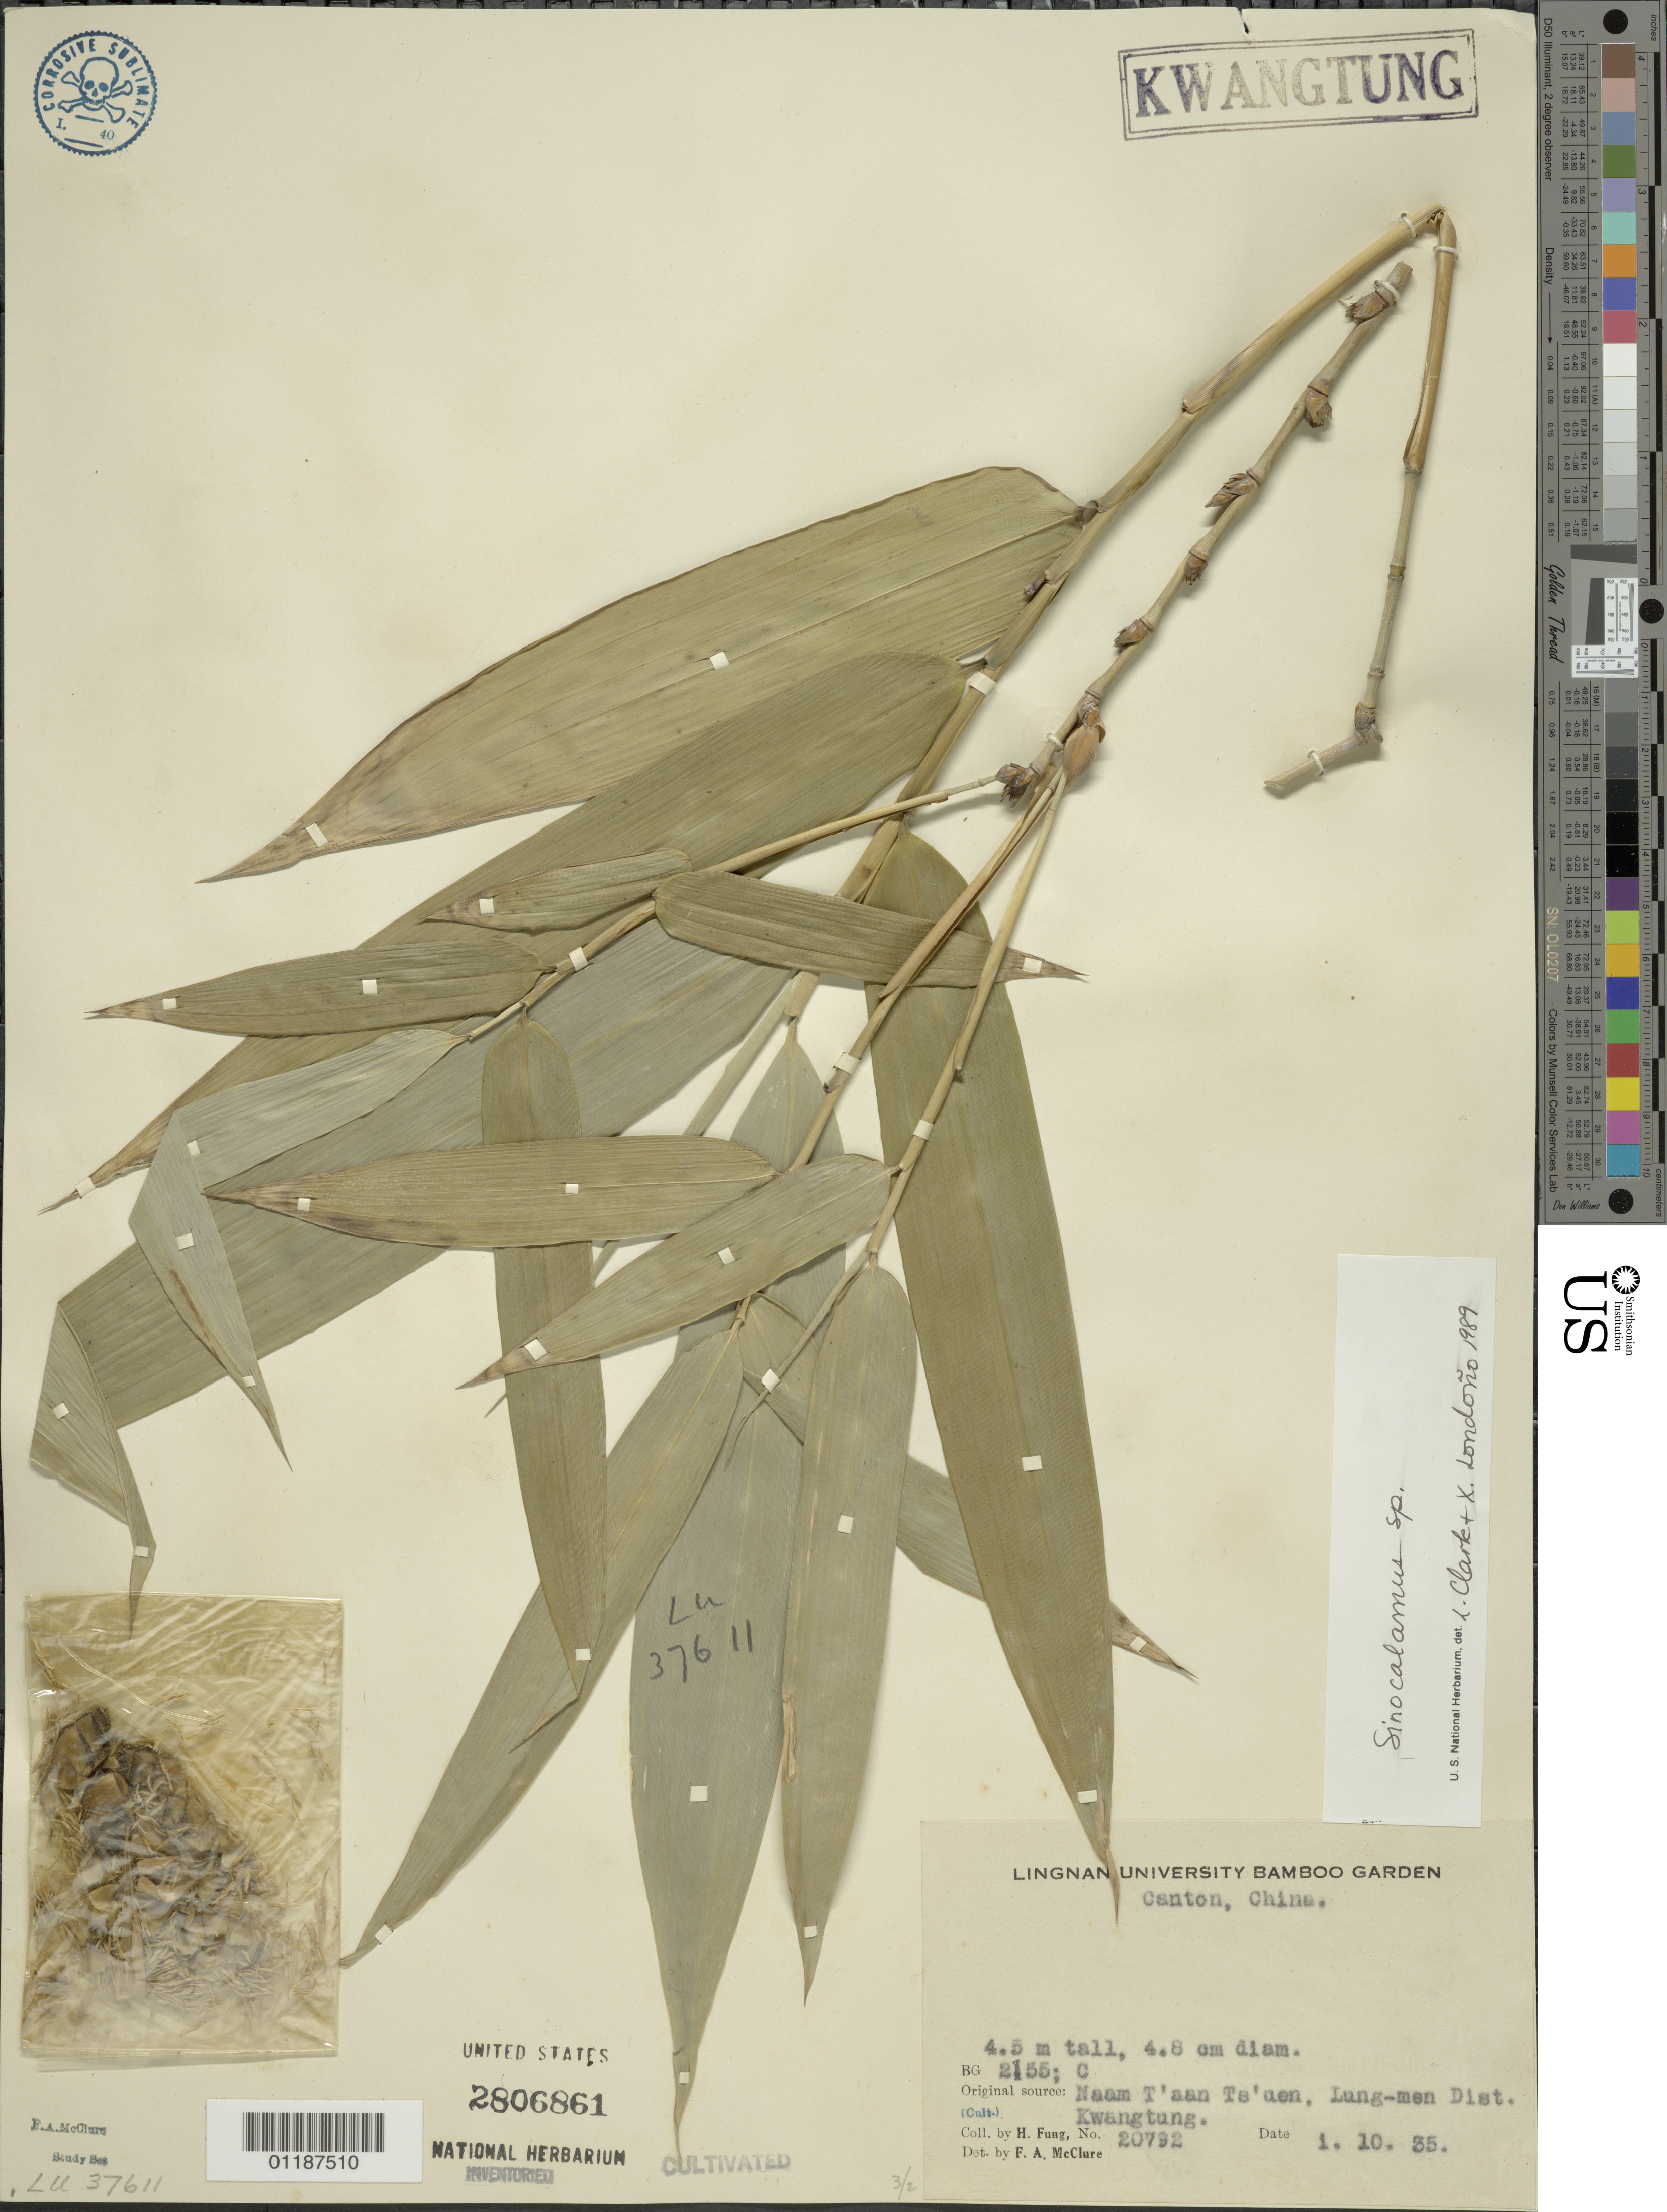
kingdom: Plantae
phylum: Tracheophyta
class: Liliopsida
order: Poales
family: Poaceae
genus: Sinocalamus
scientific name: Sinocalamus sp.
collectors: H. L. Fung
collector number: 20792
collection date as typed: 10 Jan 1935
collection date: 1935-01-10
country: China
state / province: Guangdong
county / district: Lung-men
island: Honam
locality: Naam T'aan Ts'uen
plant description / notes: Has seeds in pack on sheet.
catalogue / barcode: US 2806861